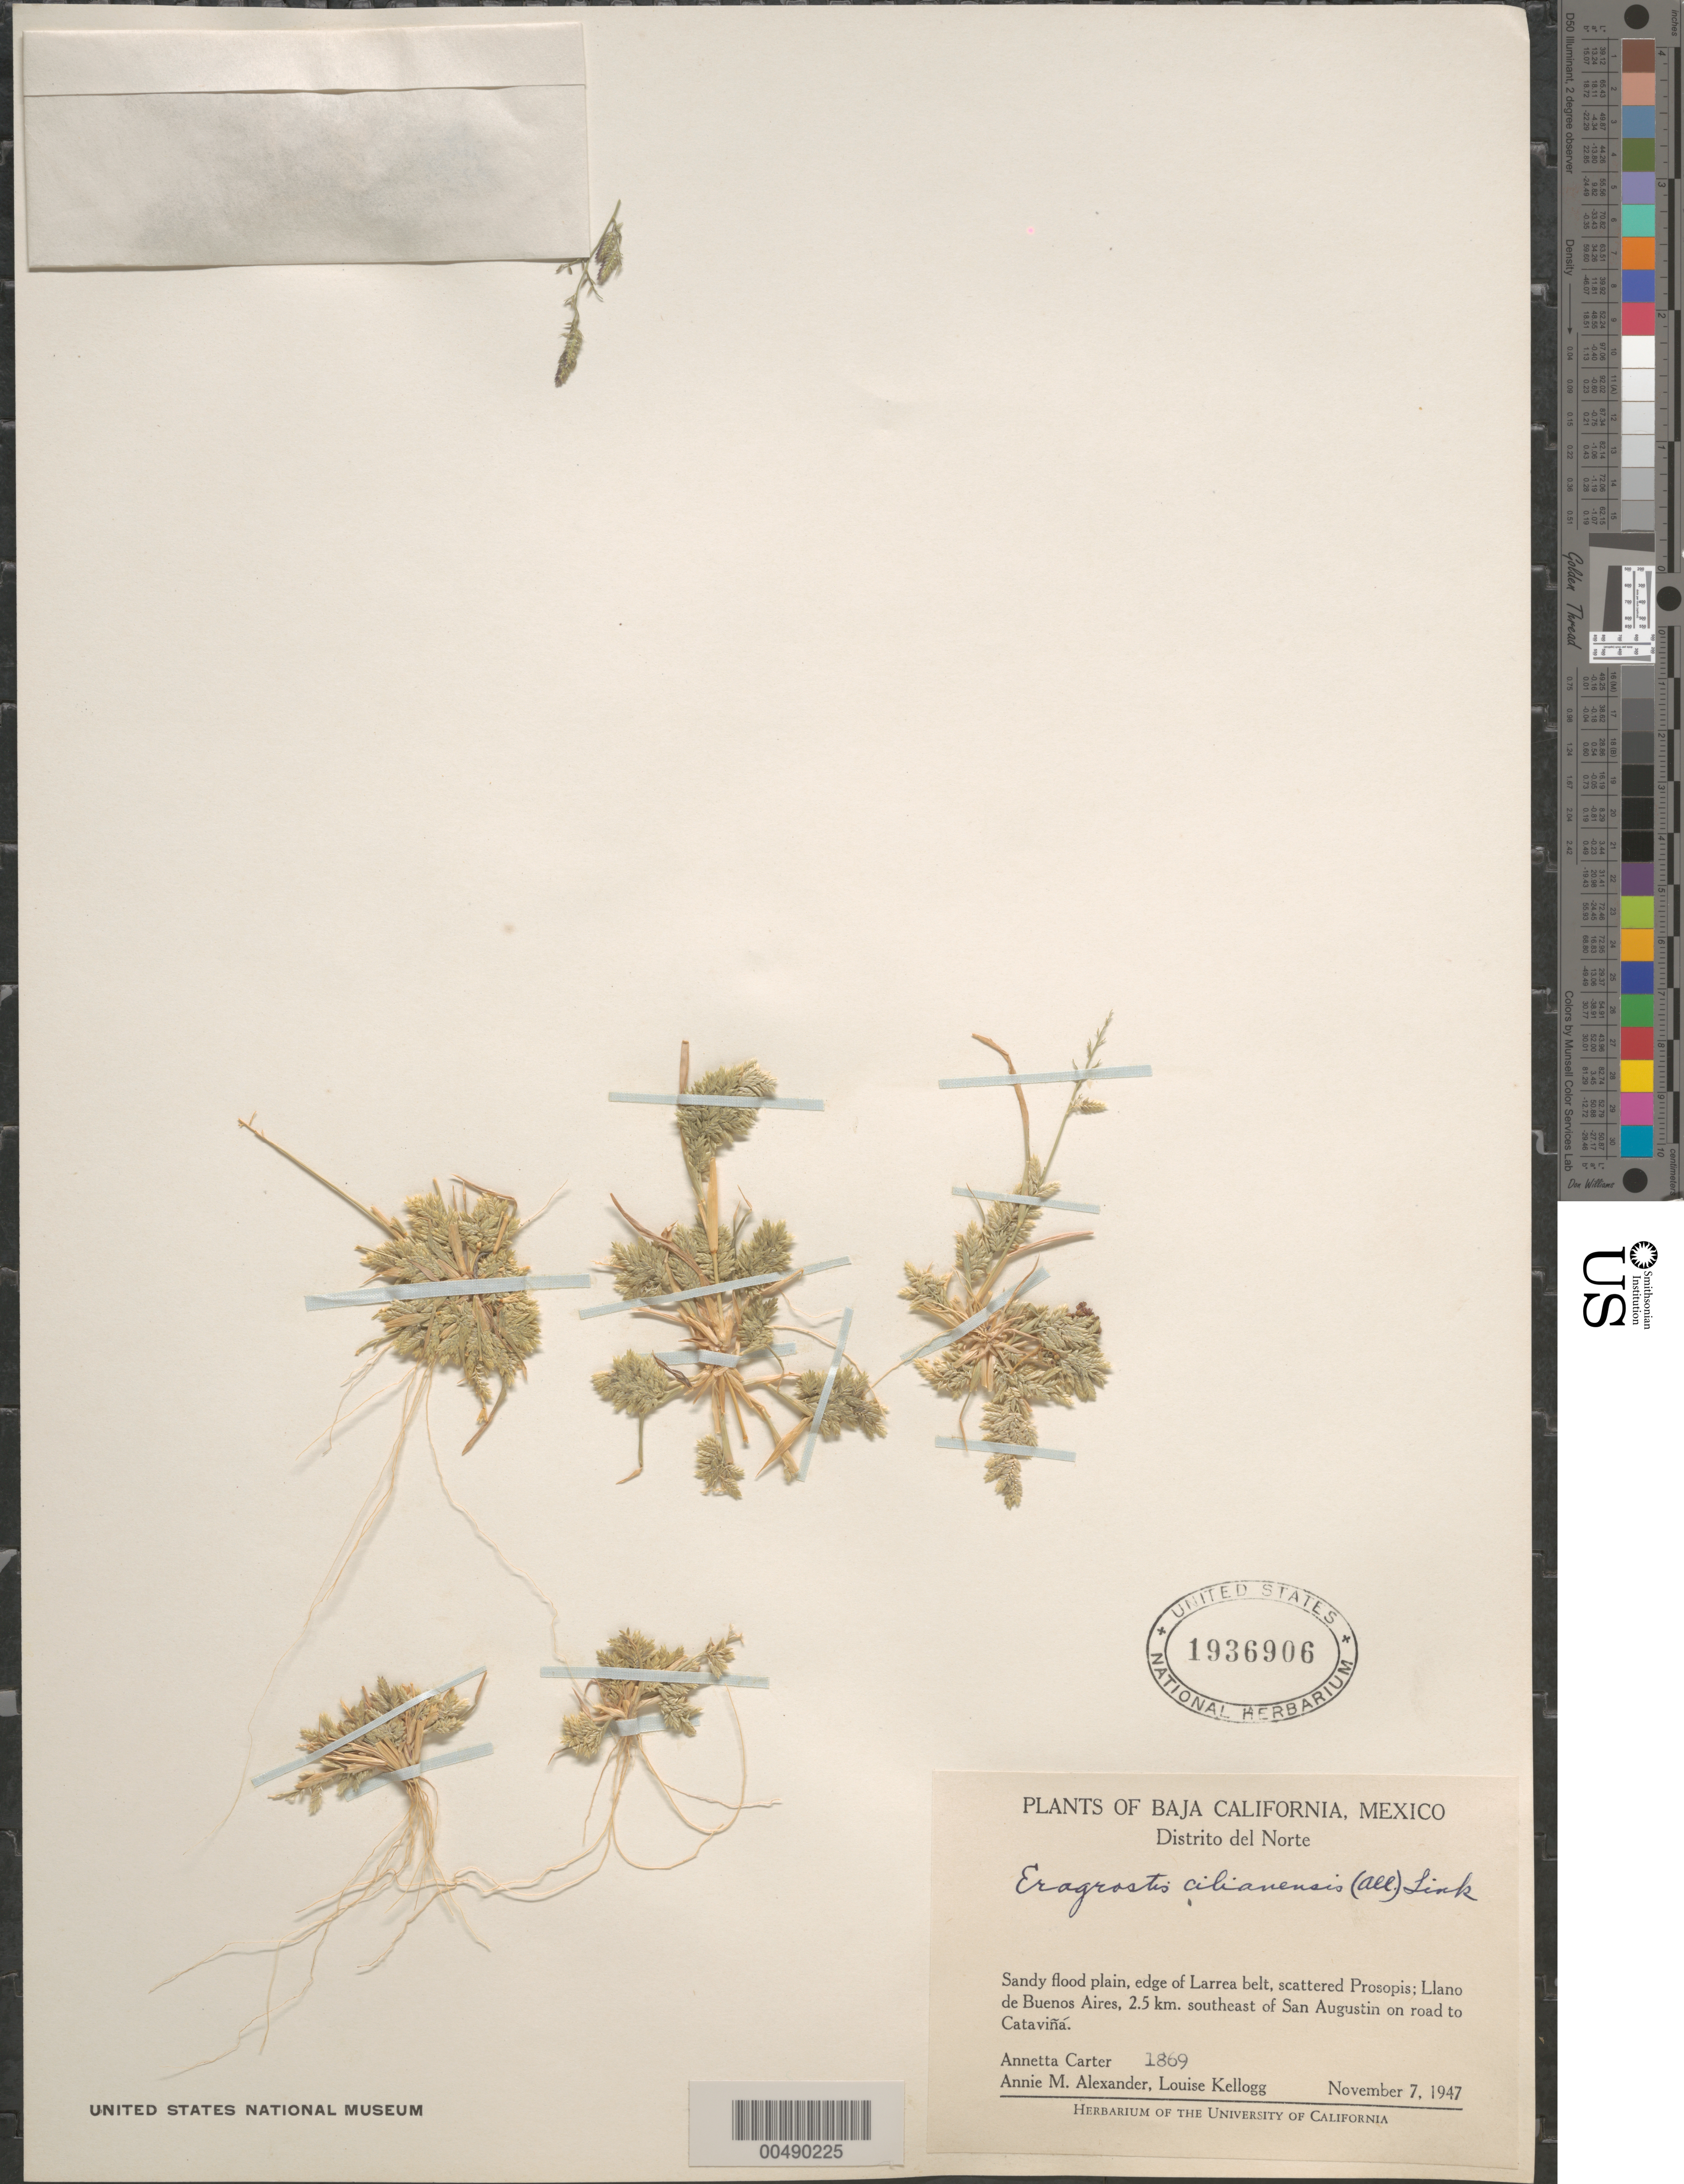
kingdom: Plantae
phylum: Tracheophyta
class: Liliopsida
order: Poales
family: Poaceae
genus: Eragrostis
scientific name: Eragrostis cilianensis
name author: (Bellardi) Vignolo ex Janch.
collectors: A. M. Carter, A. M. Alexander & L. Kellogg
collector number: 1869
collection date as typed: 7 Nov 1947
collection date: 1947-11-07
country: Mexico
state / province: Baja California Norte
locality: Llano de Buenos Aires, 2.5 km SE of San Augustin on rd to Cataviñá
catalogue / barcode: US 1936906